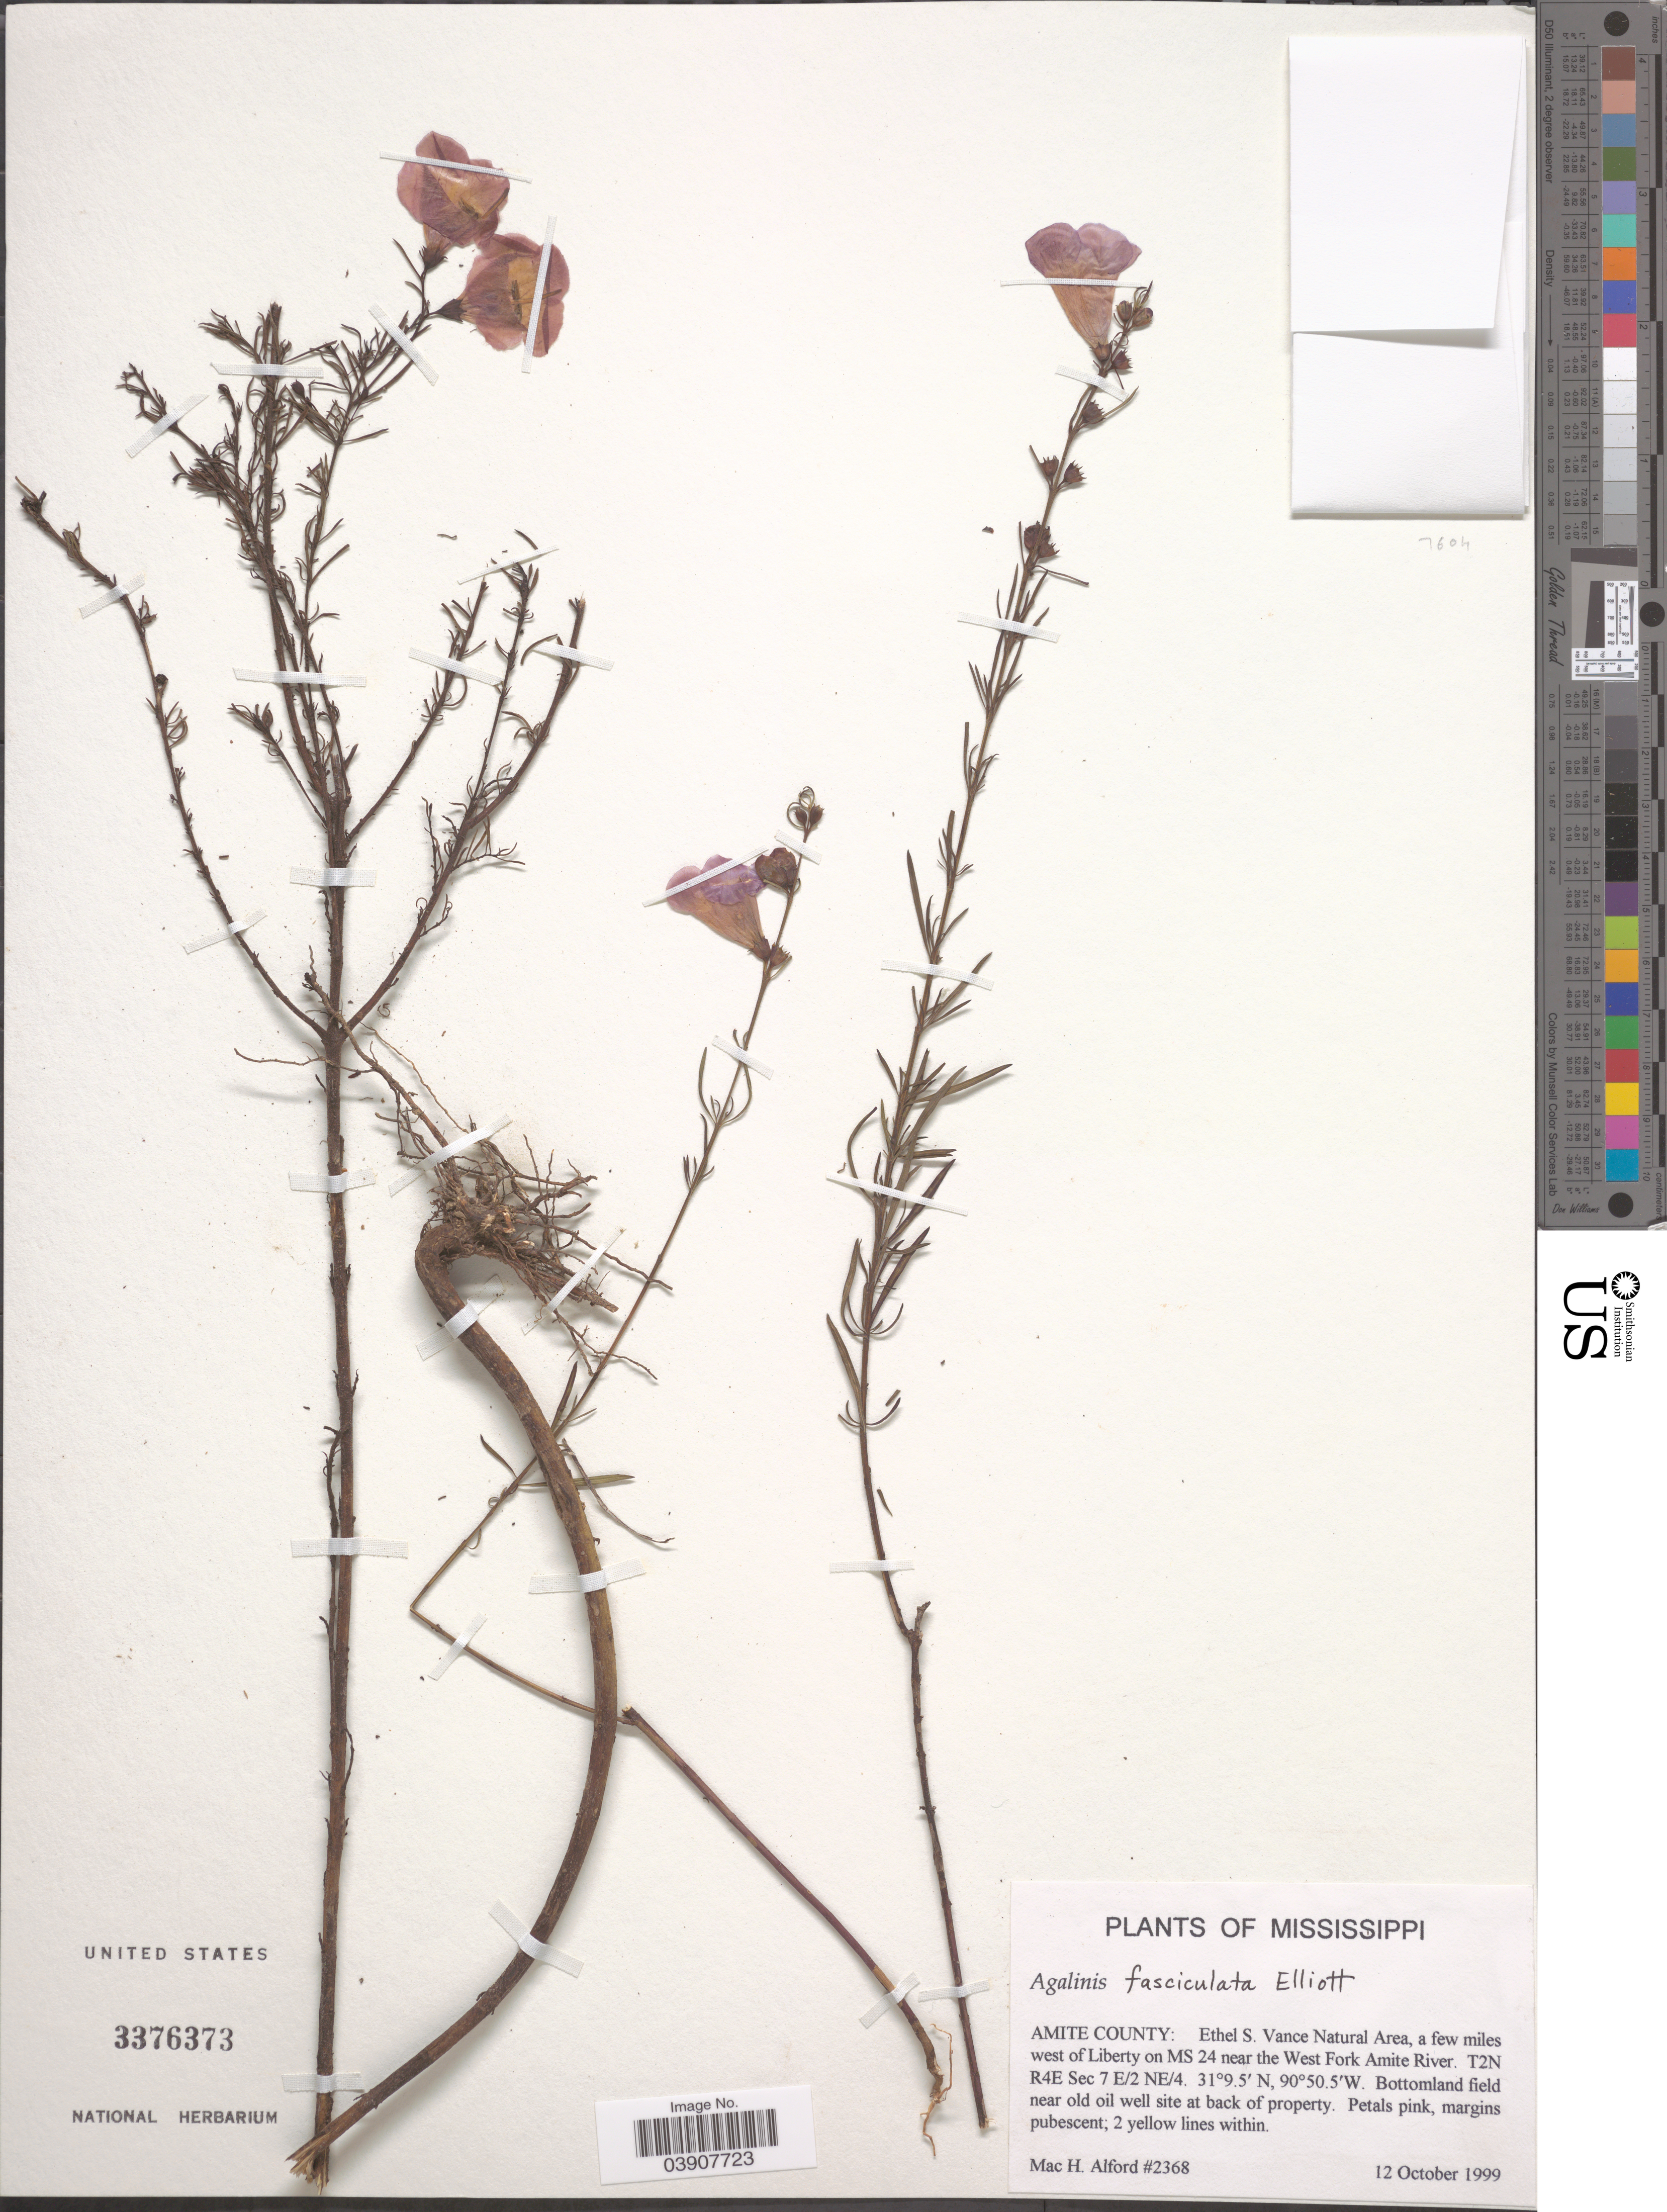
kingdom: Plantae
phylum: Tracheophyta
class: Magnoliopsida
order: Lamiales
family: Orobanchaceae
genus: Agalinis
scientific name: Agalinis fasciculata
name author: (Elliott) Raf.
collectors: M. H. Alford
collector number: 2368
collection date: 1999-10-12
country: United States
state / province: Mississippi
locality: Amite County: Ethel S. Vance Natural Area, a few miles west of Liberty on MS 24 near the West Fork Amite River. T2N R4E Sec 7 E/2 NE/4.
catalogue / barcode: US 3376373